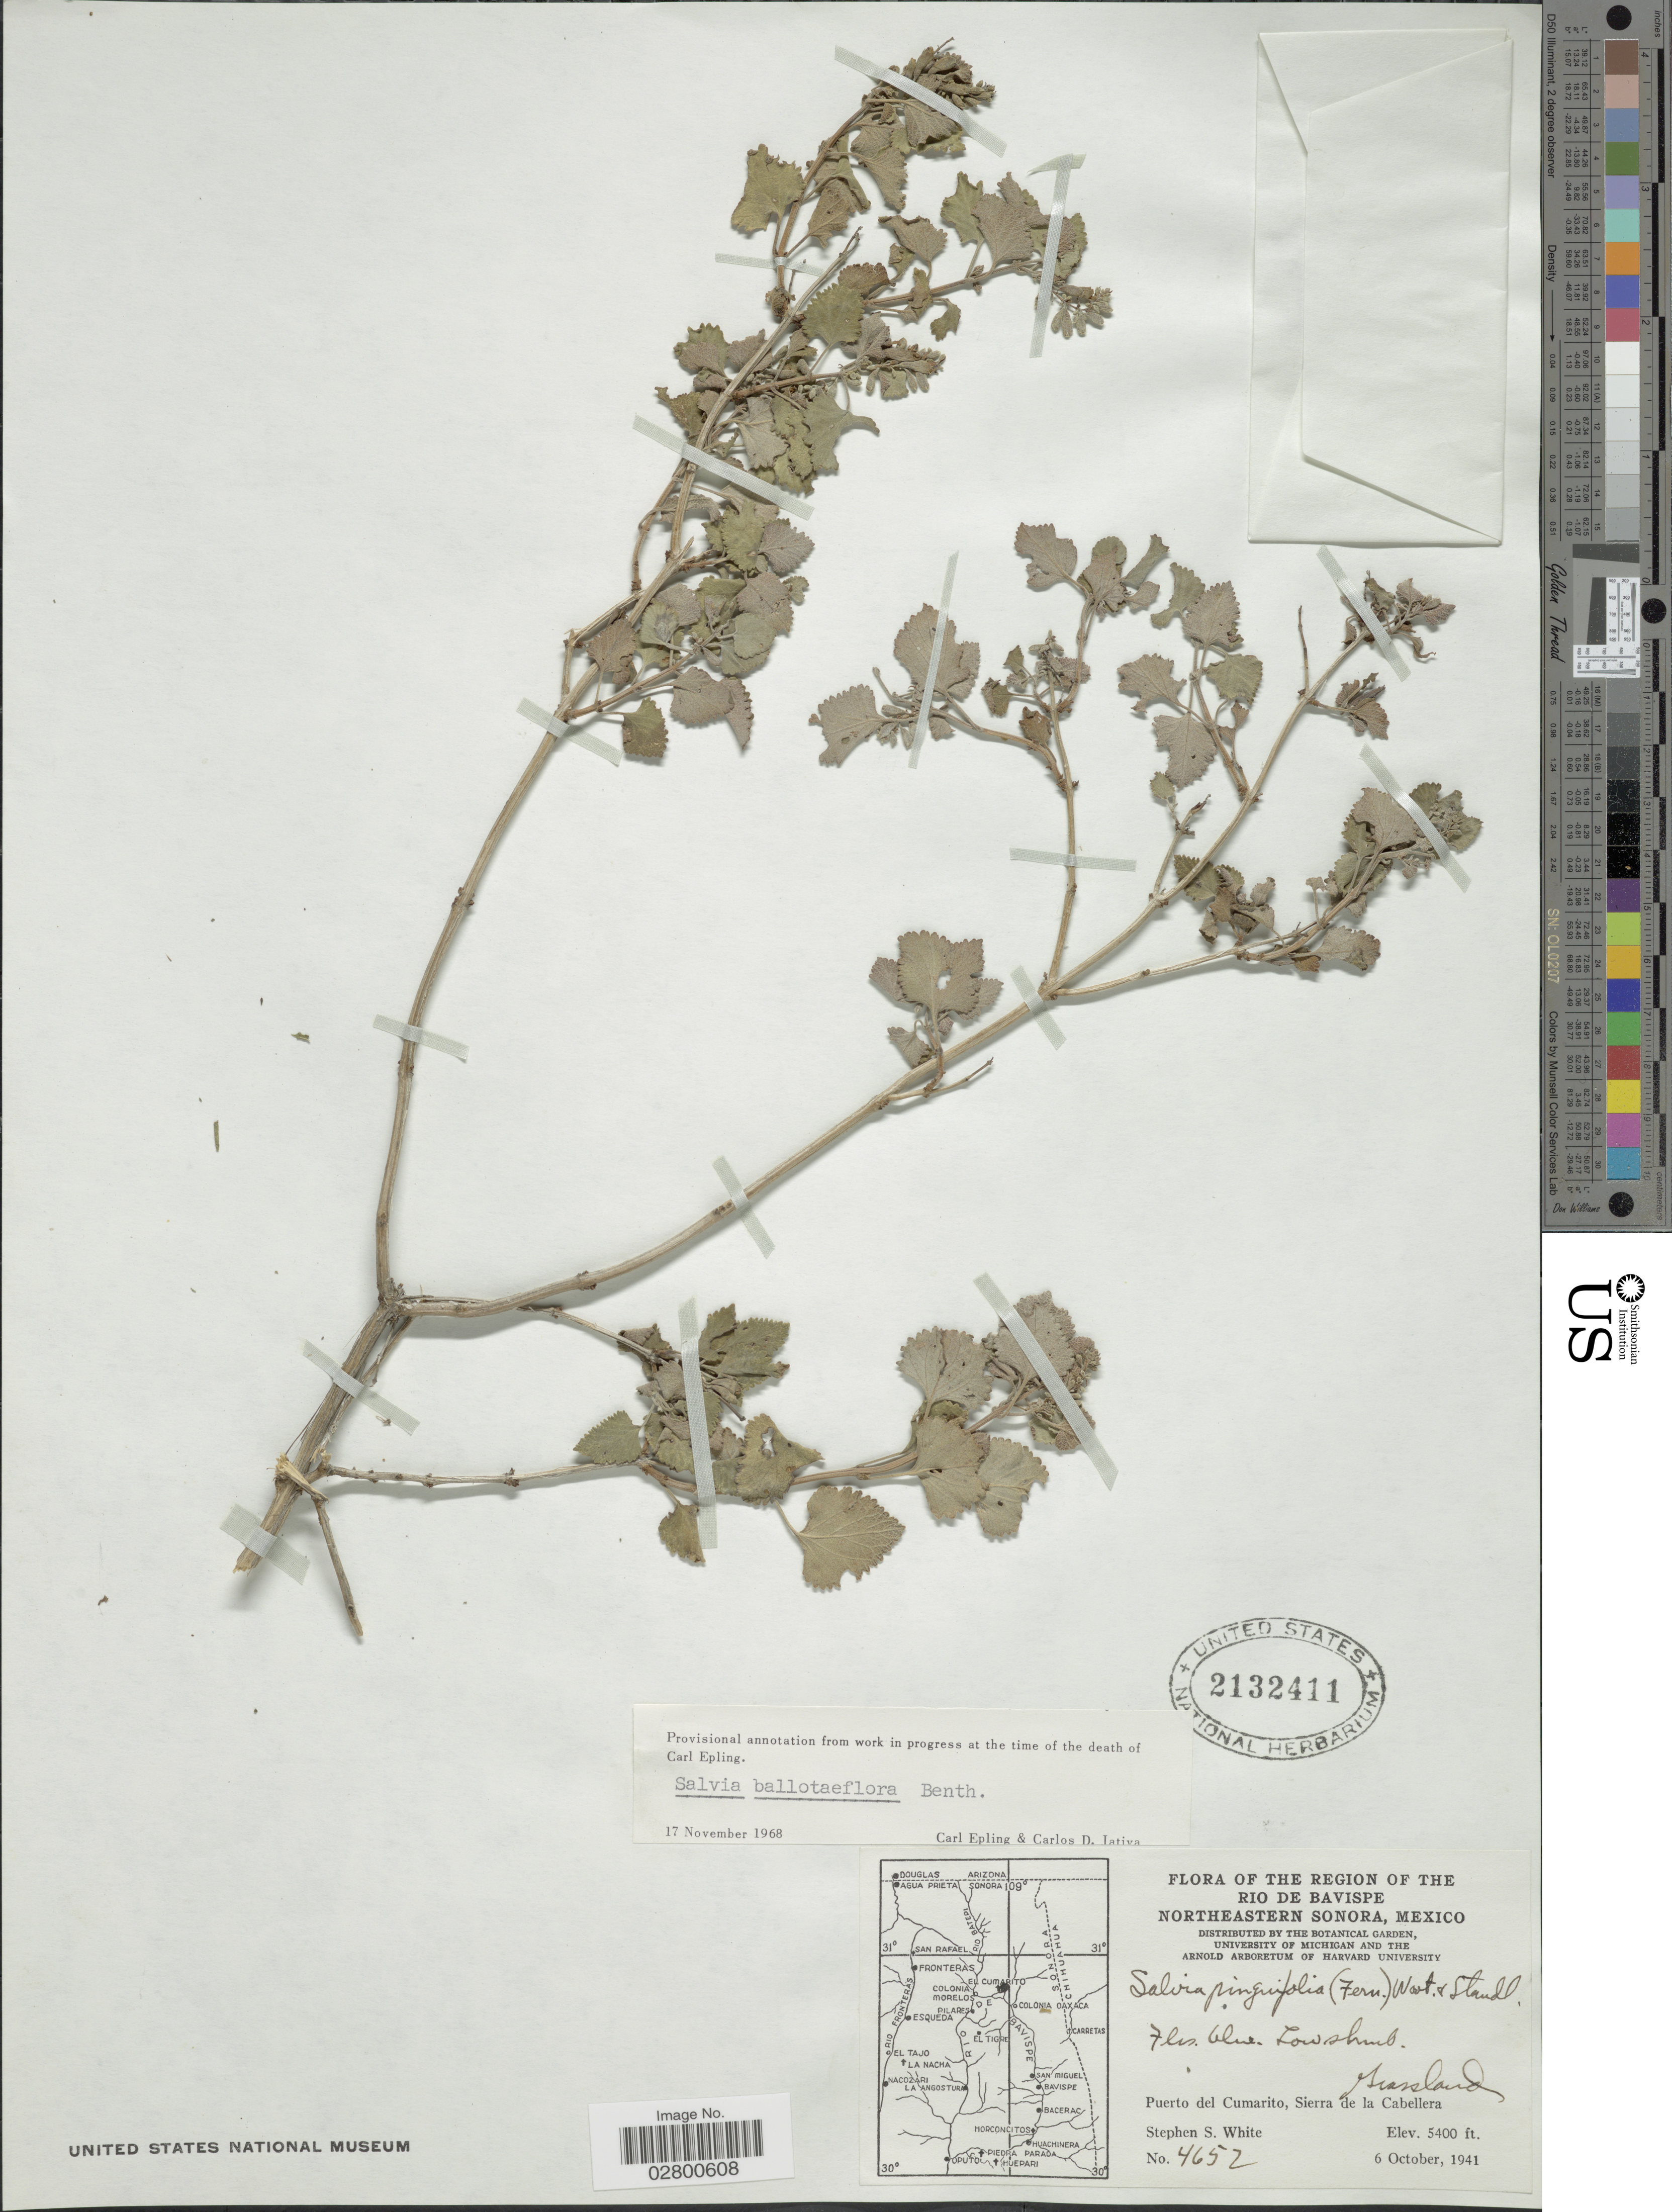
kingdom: Plantae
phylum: Tracheophyta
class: Magnoliopsida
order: Lamiales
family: Lamiaceae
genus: Salvia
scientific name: Salvia ballotiflora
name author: Benth.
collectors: S. S. White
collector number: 4652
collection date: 1941-10-06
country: Mexico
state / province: Sonora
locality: The region of the Rio de Bavispe. Northeastern Sonora. Puerto del Cumarito, Sierra de la Cabellera.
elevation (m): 1646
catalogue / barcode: US 2132411